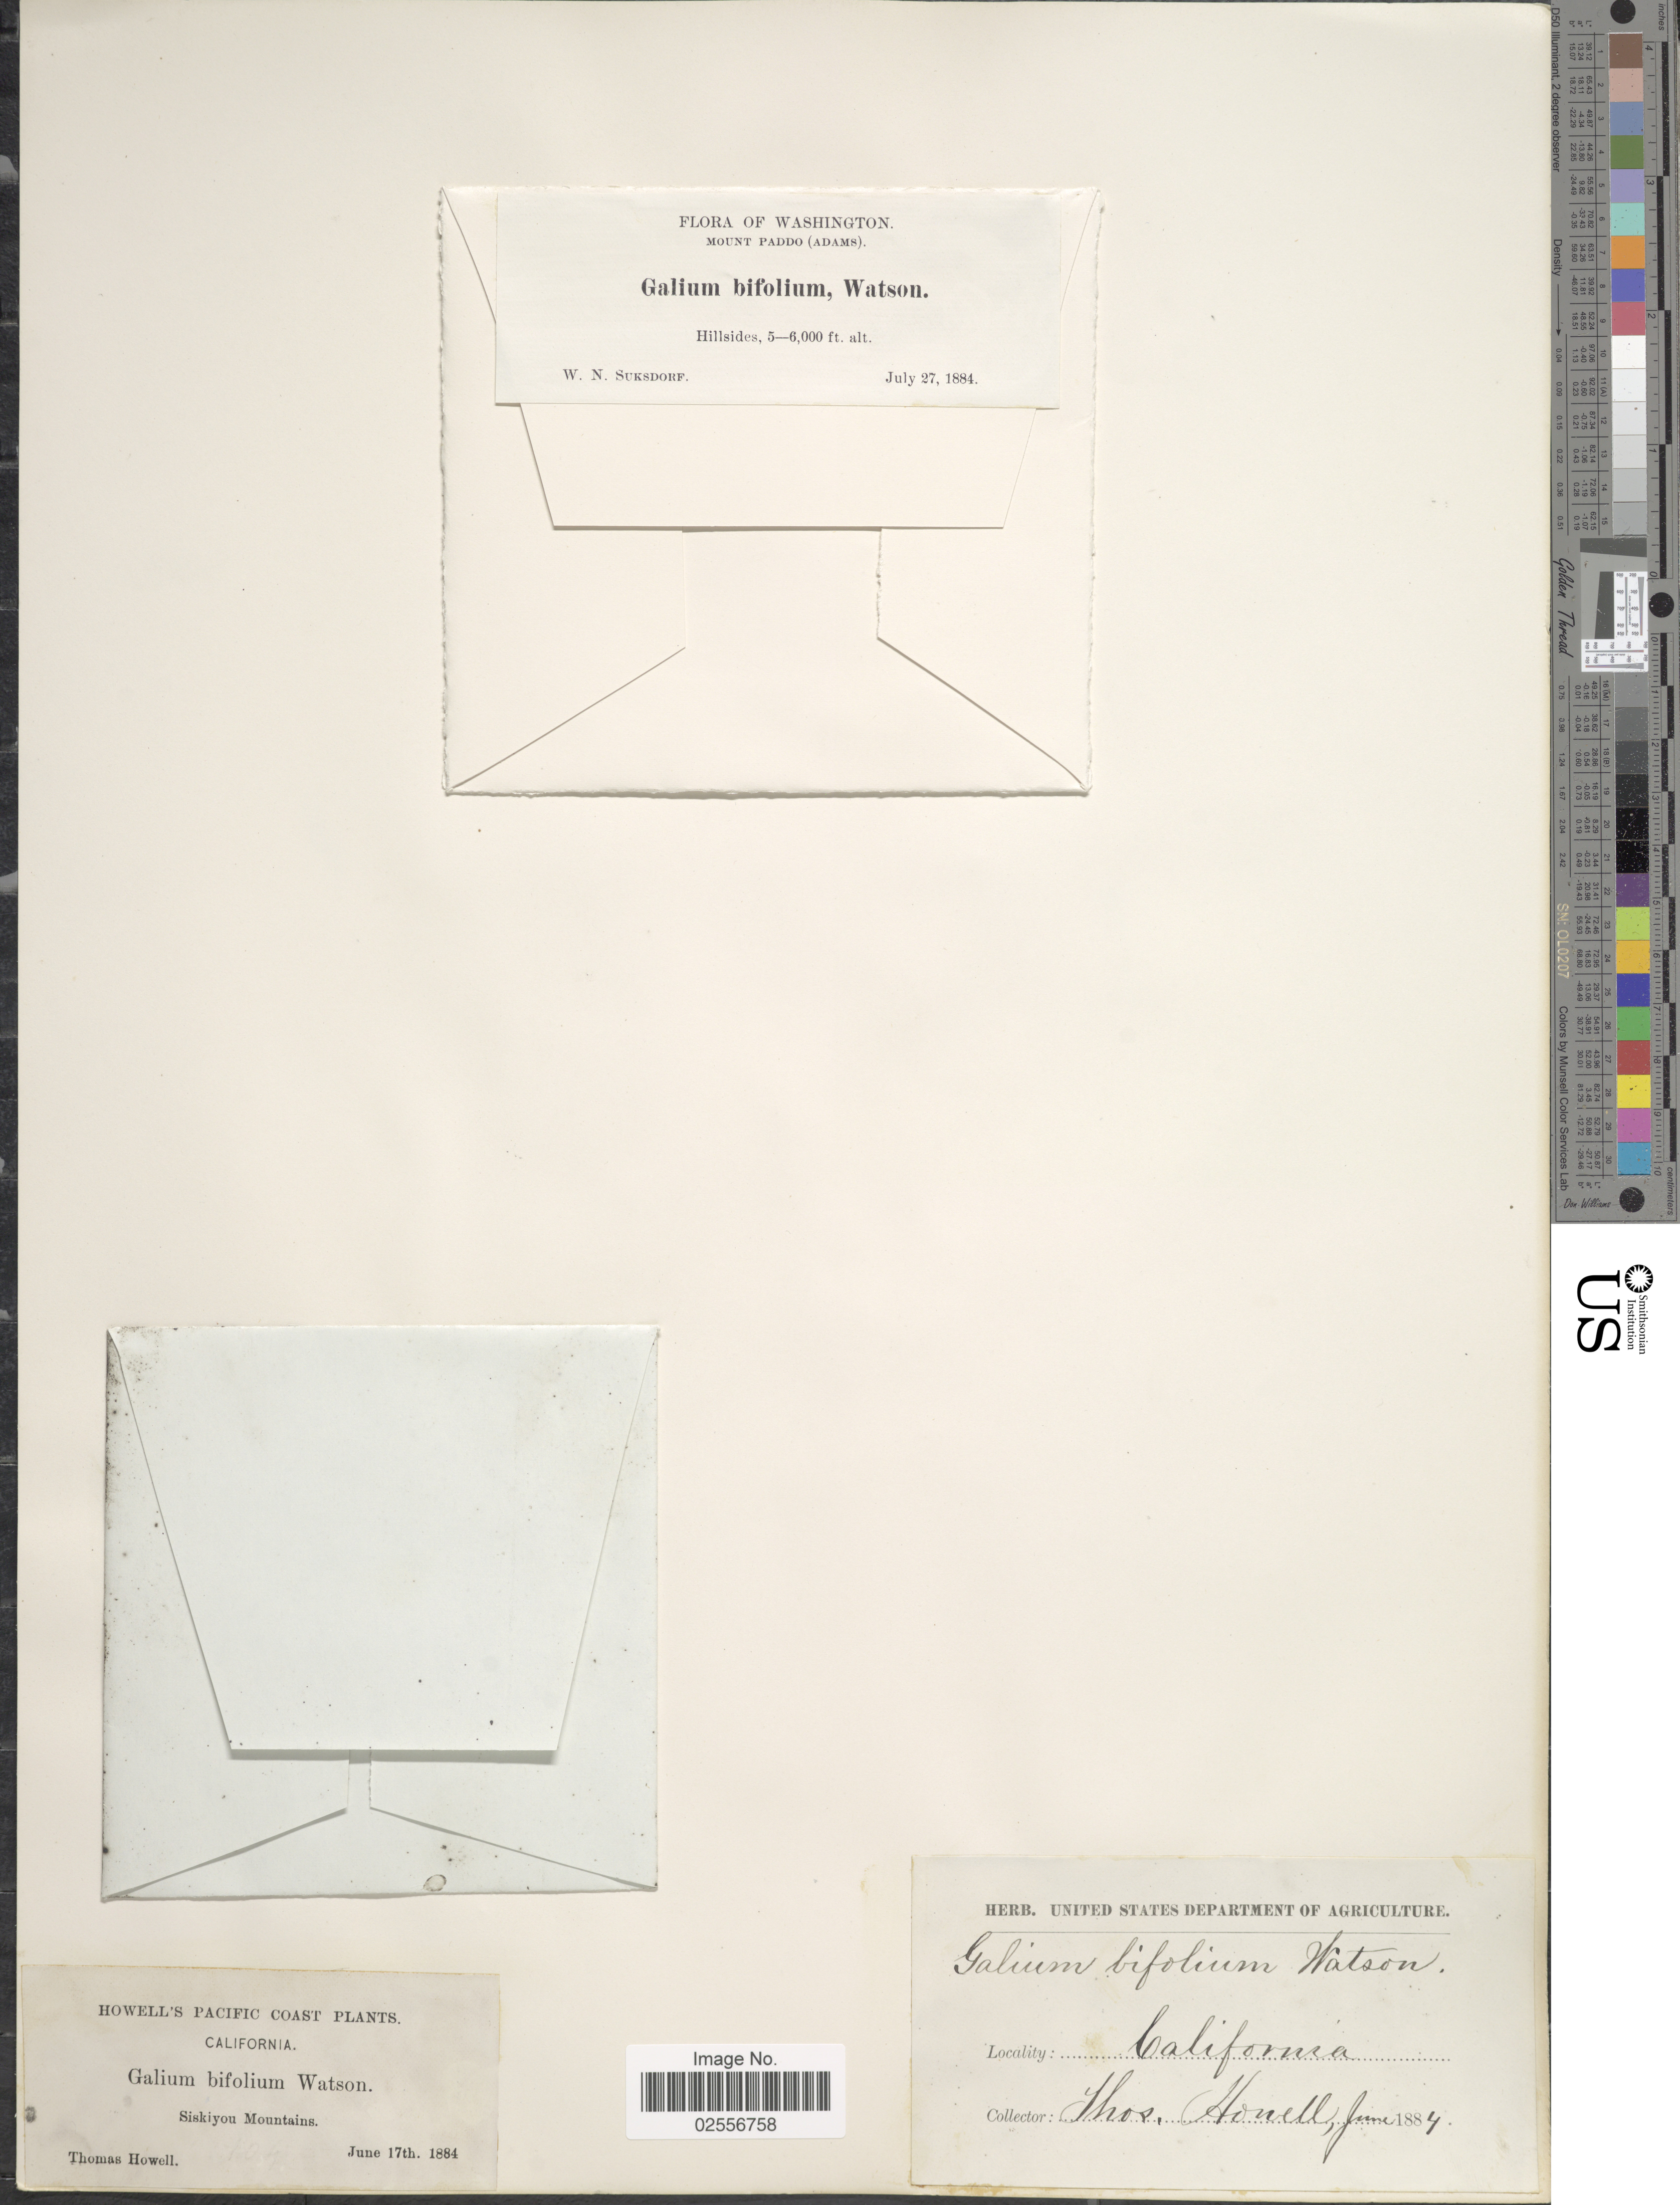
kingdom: Plantae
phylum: Tracheophyta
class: Magnoliopsida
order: Gentianales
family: Rubiaceae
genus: Galium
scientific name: Galium bifolium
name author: S. Watson in C. King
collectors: W. N. Suksdorf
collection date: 1884-07-27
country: United States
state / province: Washington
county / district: Skamania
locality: Mount Paddo (Adams). Hillsides.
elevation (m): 1524